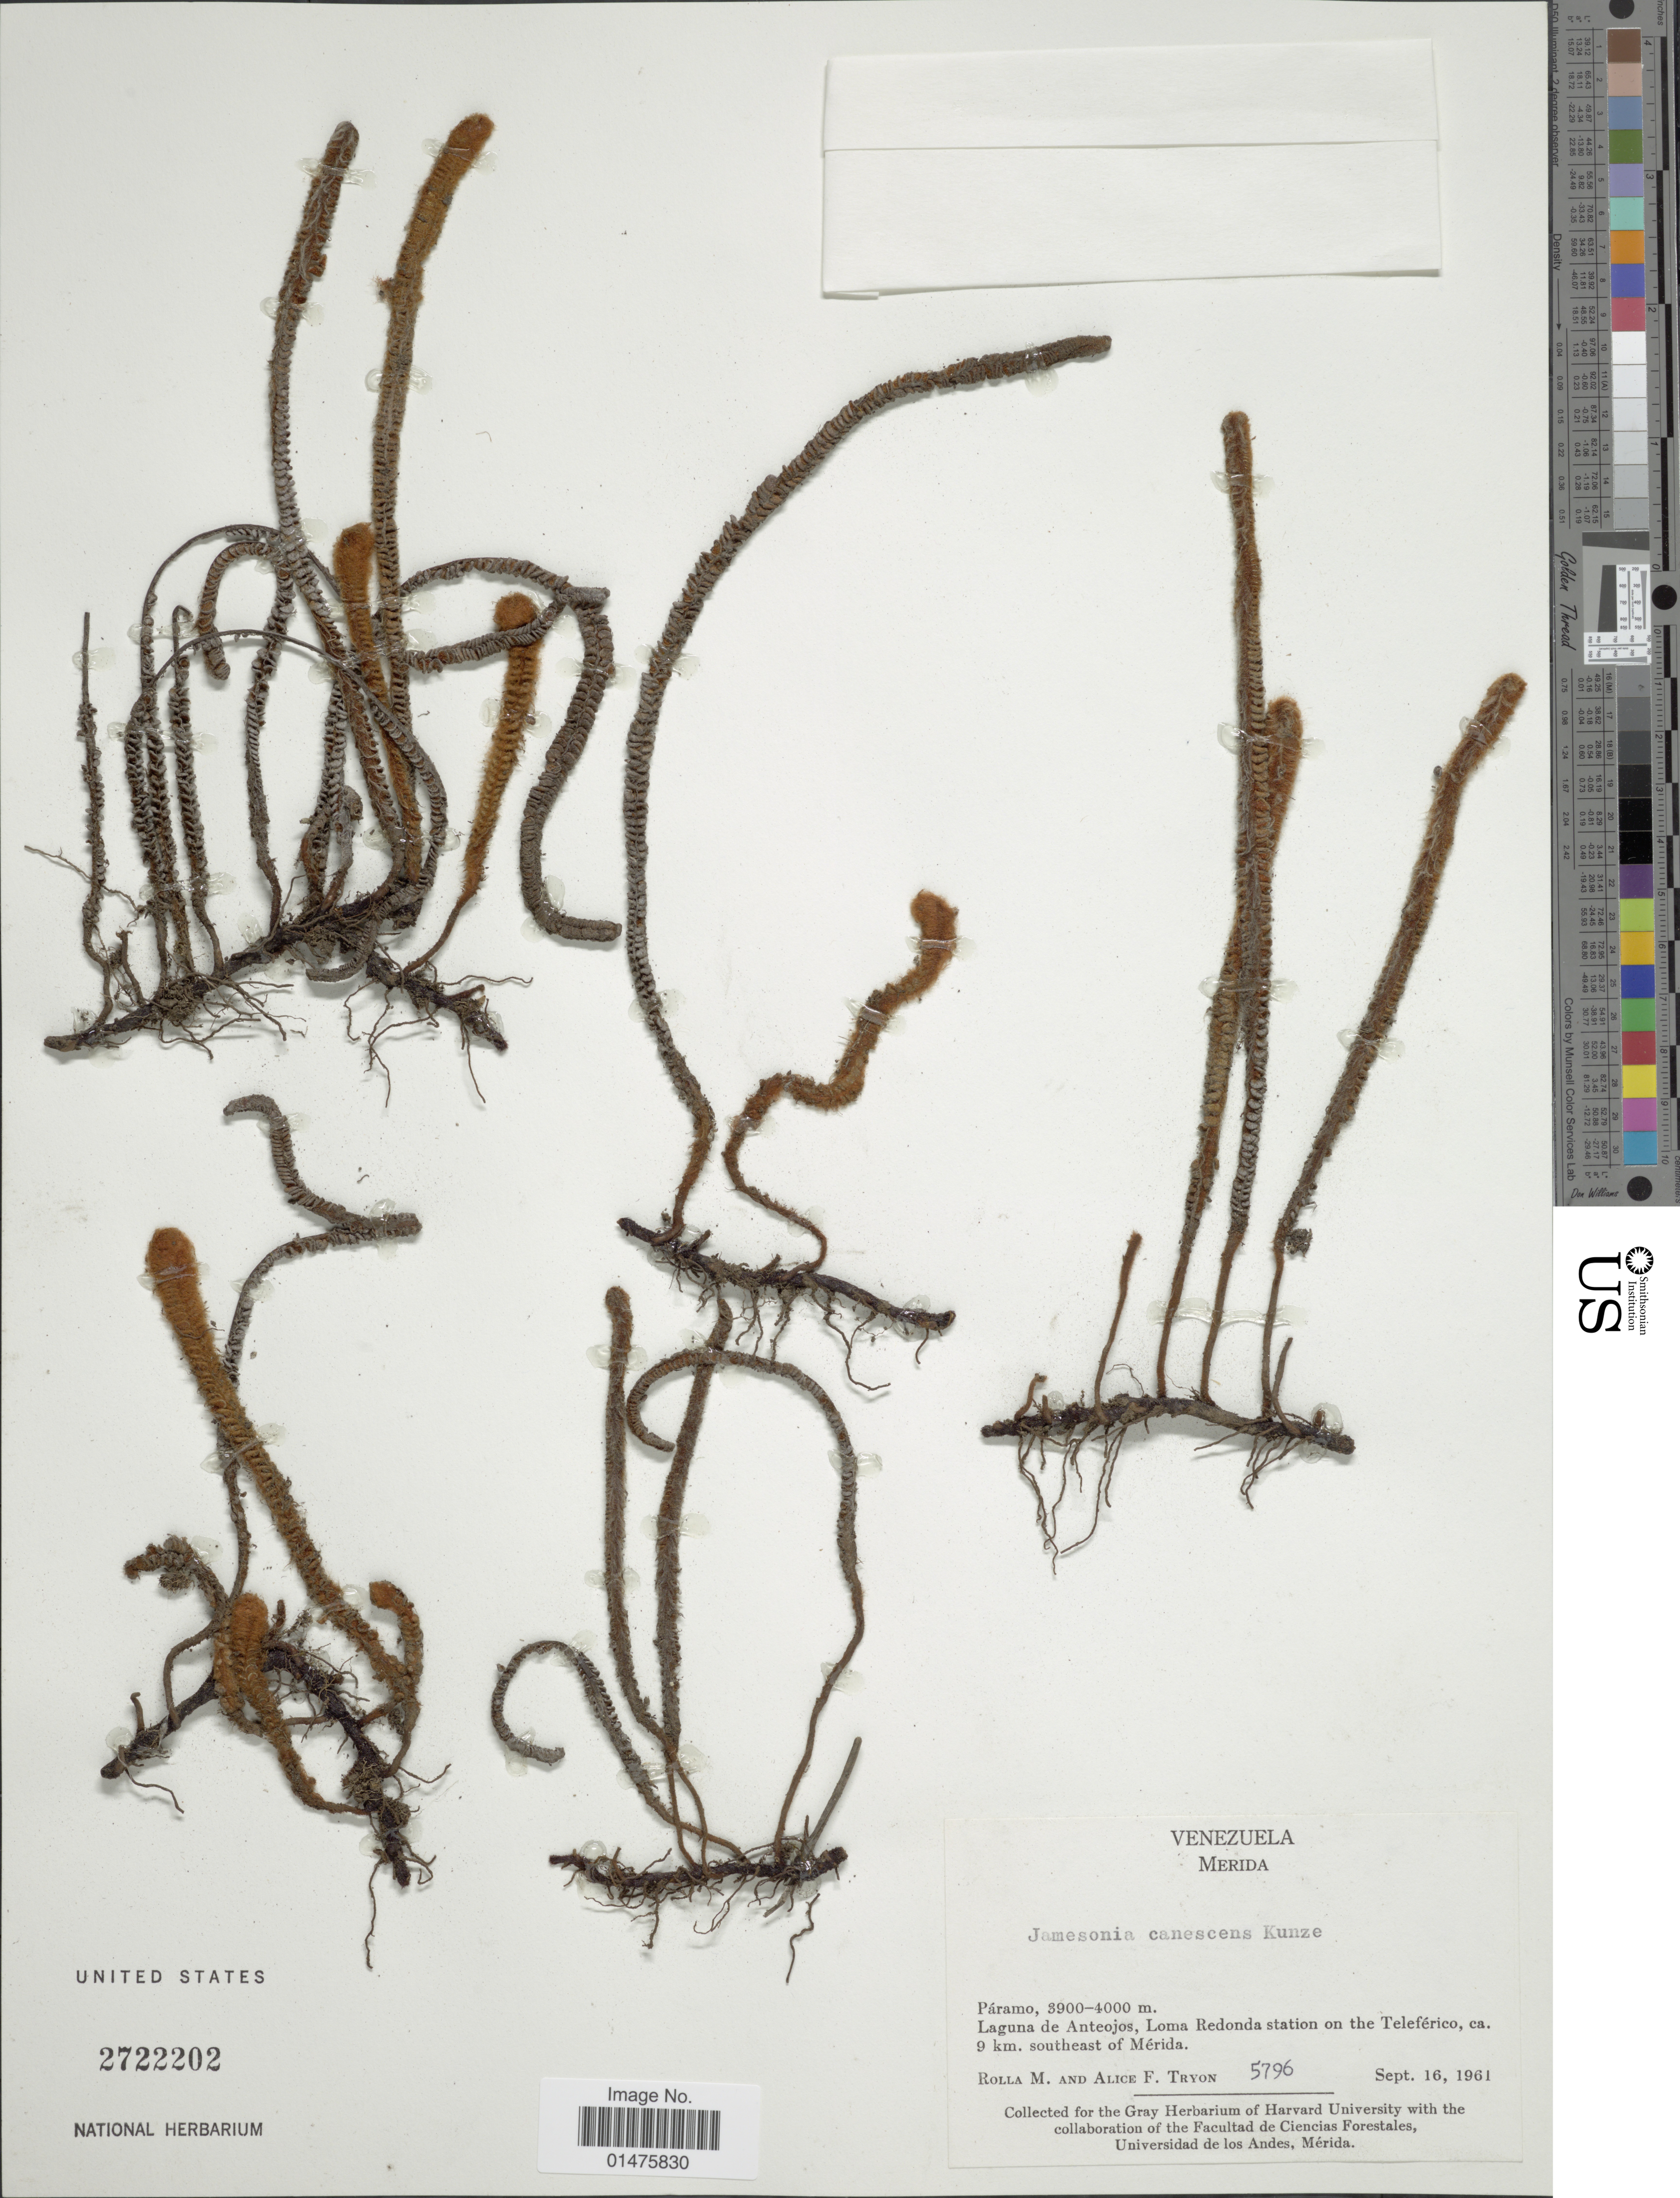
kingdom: Plantae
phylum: Tracheophyta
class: Polypodiopsida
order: Polypodiales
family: Pteridaceae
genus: Jamesonia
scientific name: Jamesonia canescens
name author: Kunze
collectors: R. M. Tryon & A. F. Tryon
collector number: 5796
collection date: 1961-09-16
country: Venezuela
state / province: Mérida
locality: Páramo, Laguna de Anteojos, Loma Redonda station on the Teleférico, ca. 9 km southeast of Mérida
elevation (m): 3900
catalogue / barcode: US 2722202